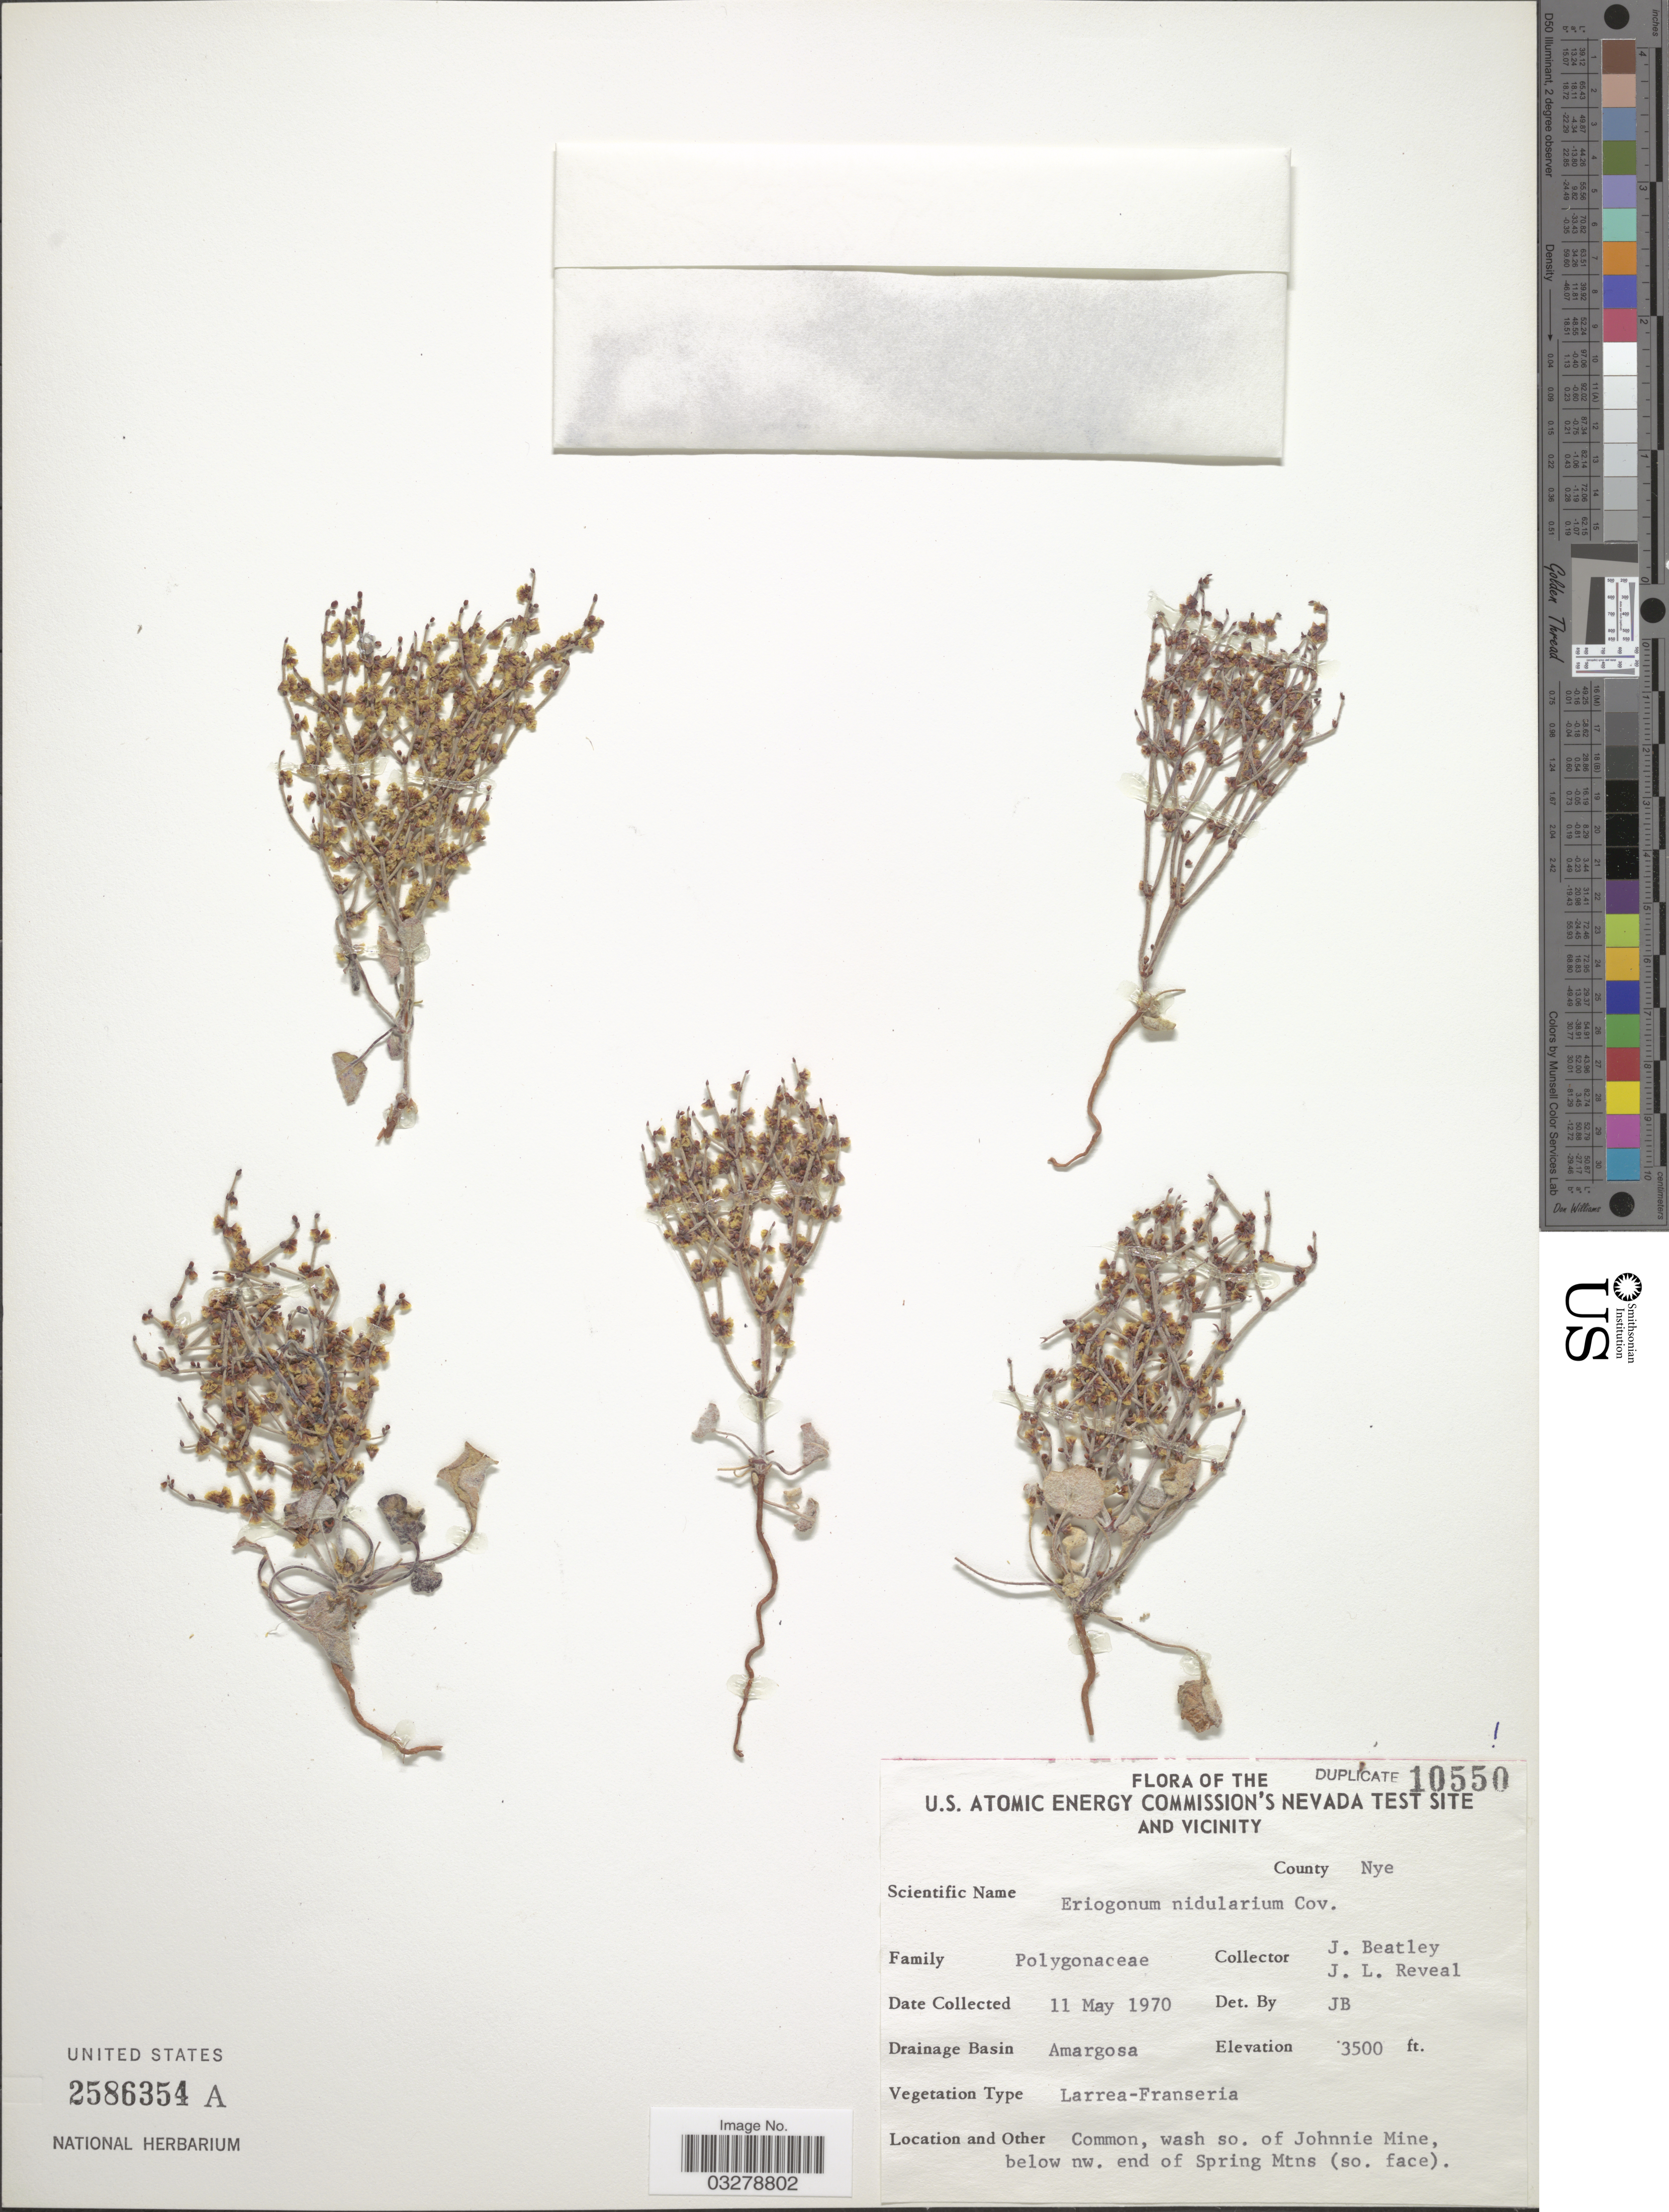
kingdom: Plantae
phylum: Tracheophyta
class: Magnoliopsida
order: Caryophyllales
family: Polygonaceae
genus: Eriogonum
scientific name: Eriogonum nidularium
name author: Coville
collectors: J. C. Beatley & J. L. Reveal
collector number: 10550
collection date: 1970-05-11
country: United States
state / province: Nevada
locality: U.S. Atomic Energy Commission's Nevada Test Site and Vicinity. County Nye. Drainage Basin Amargosa. Wash so. of Johnnie Mine, below nw. end of Spring Mtns (so. face).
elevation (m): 1067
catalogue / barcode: US 2586354